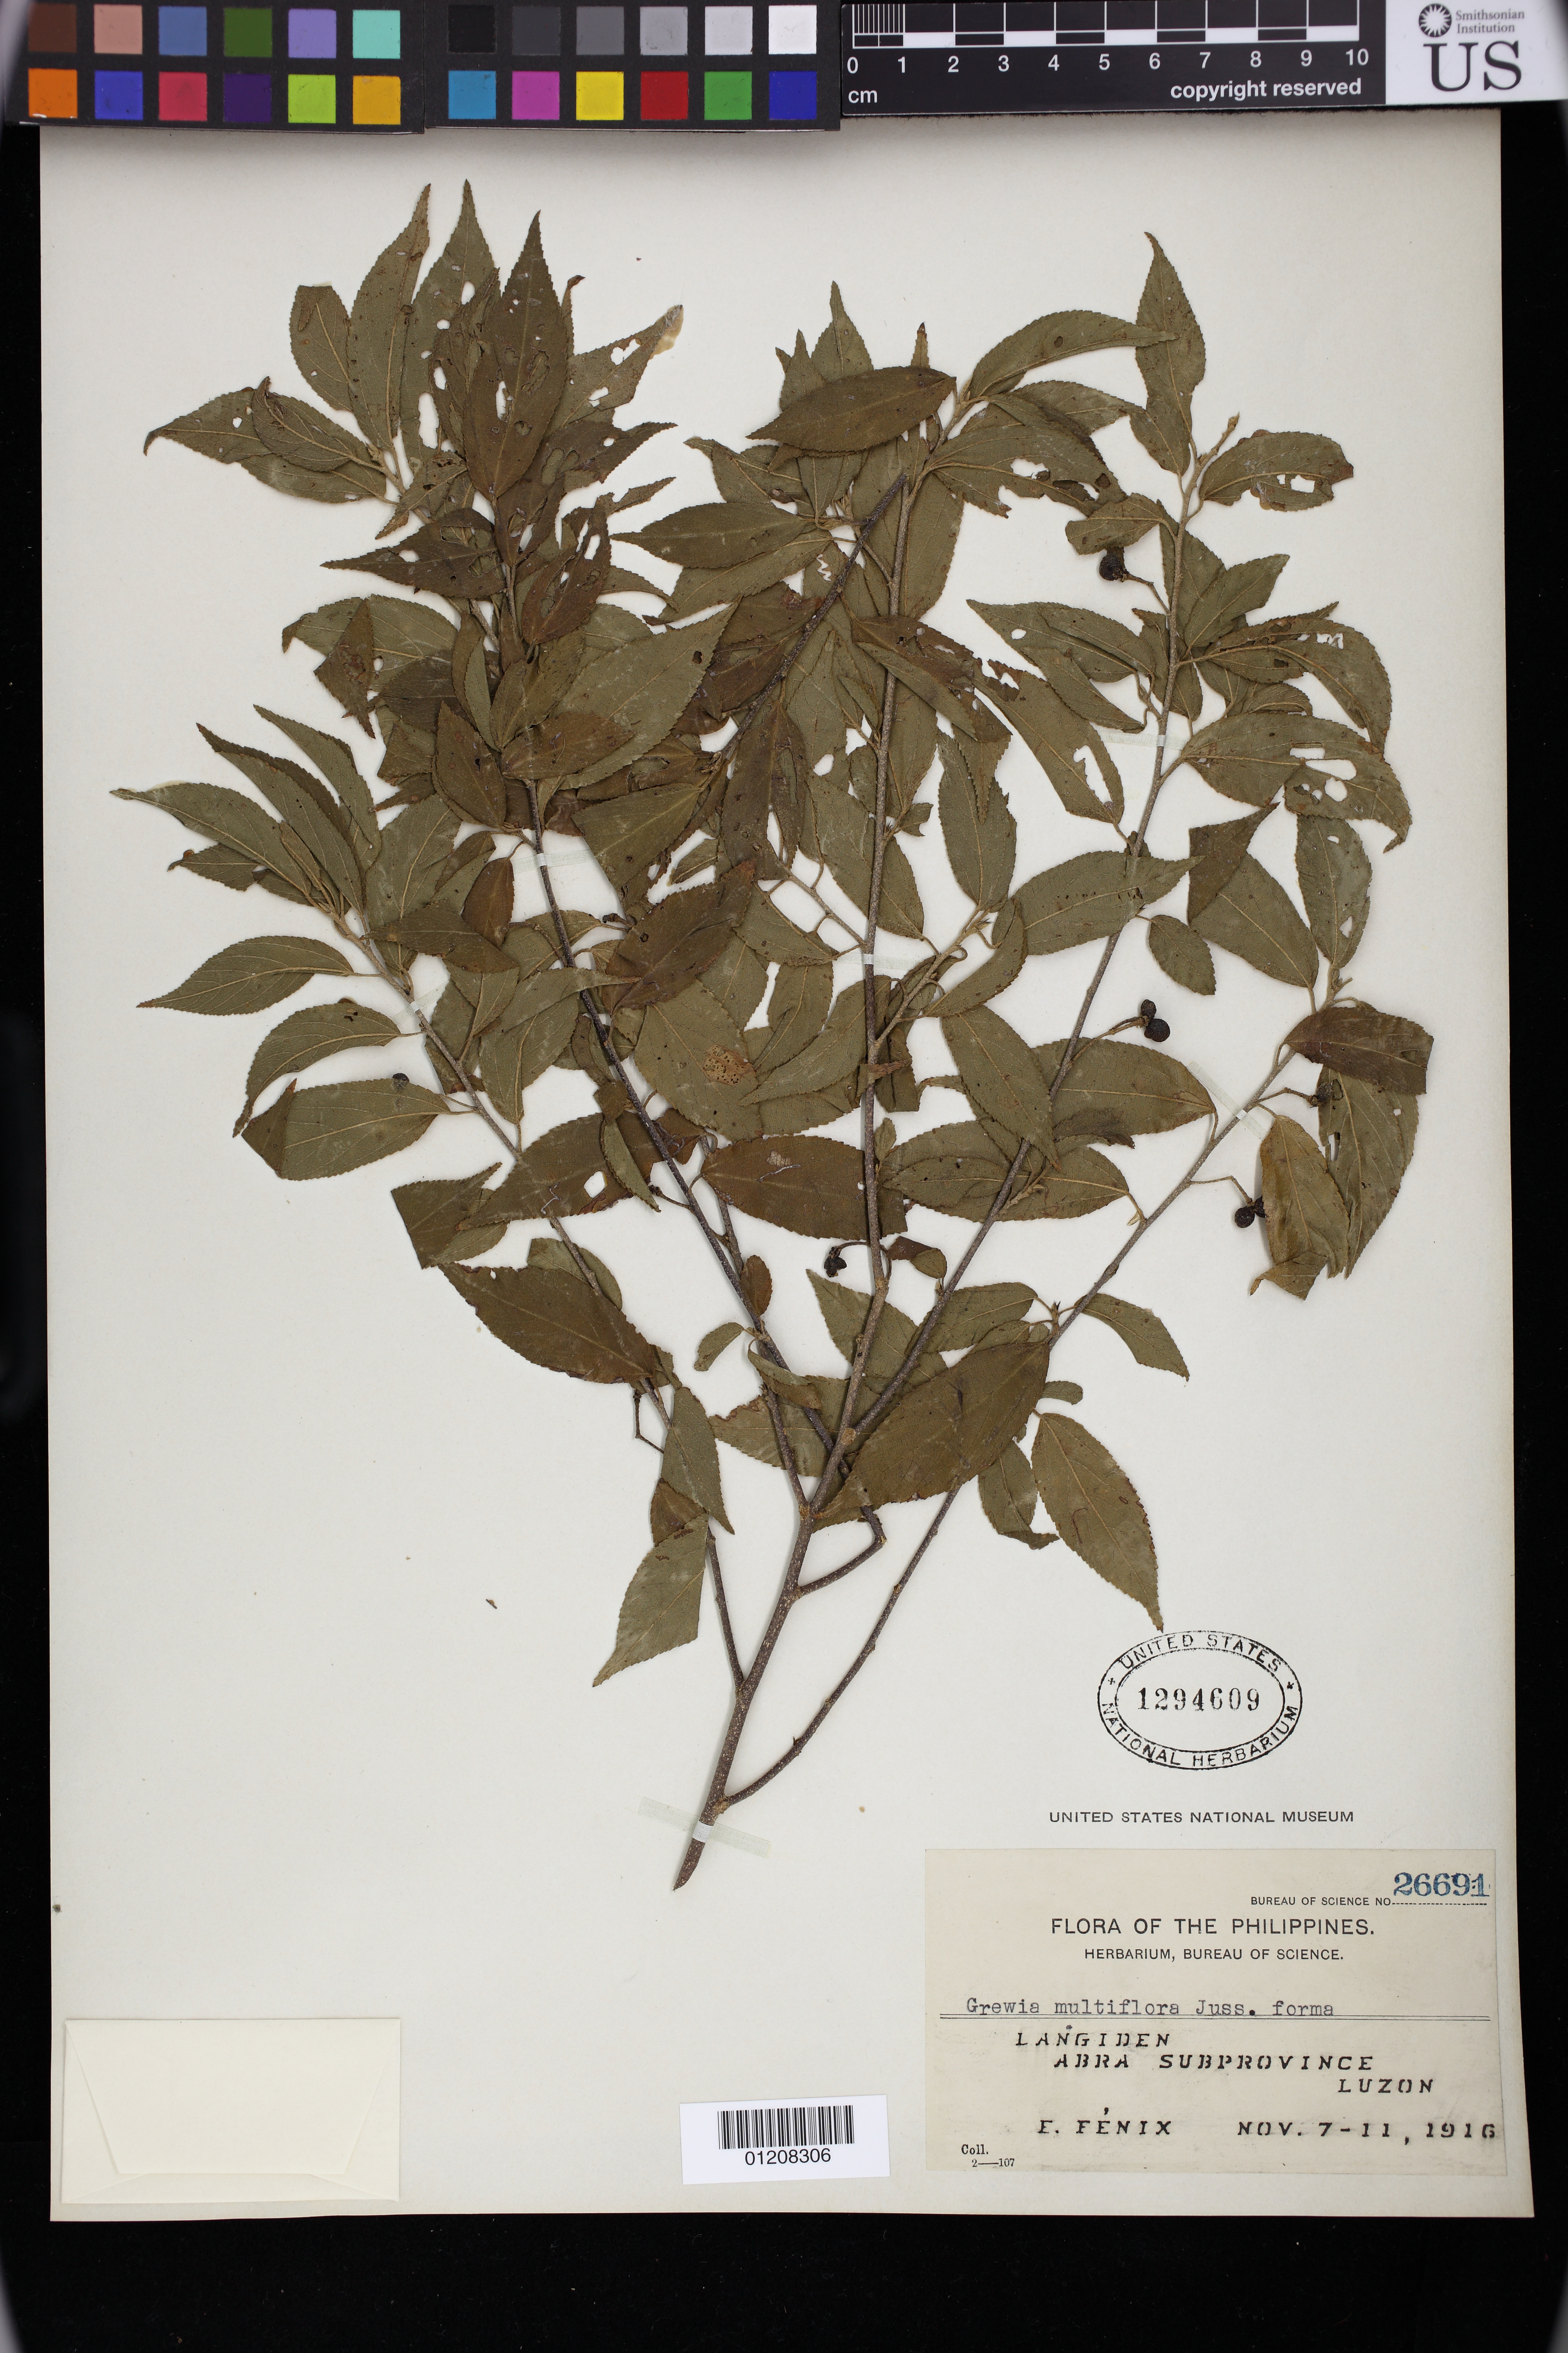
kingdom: Plantae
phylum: Tracheophyta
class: Magnoliopsida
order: Malvales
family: Malvaceae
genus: Grewia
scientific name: Grewia multiflora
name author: Juss.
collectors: E. Fenix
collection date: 1916-11-07/1916-11-11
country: Philippines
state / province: Cordillera (Administrative Region)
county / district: Abra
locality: Langiden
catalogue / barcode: US 1294609